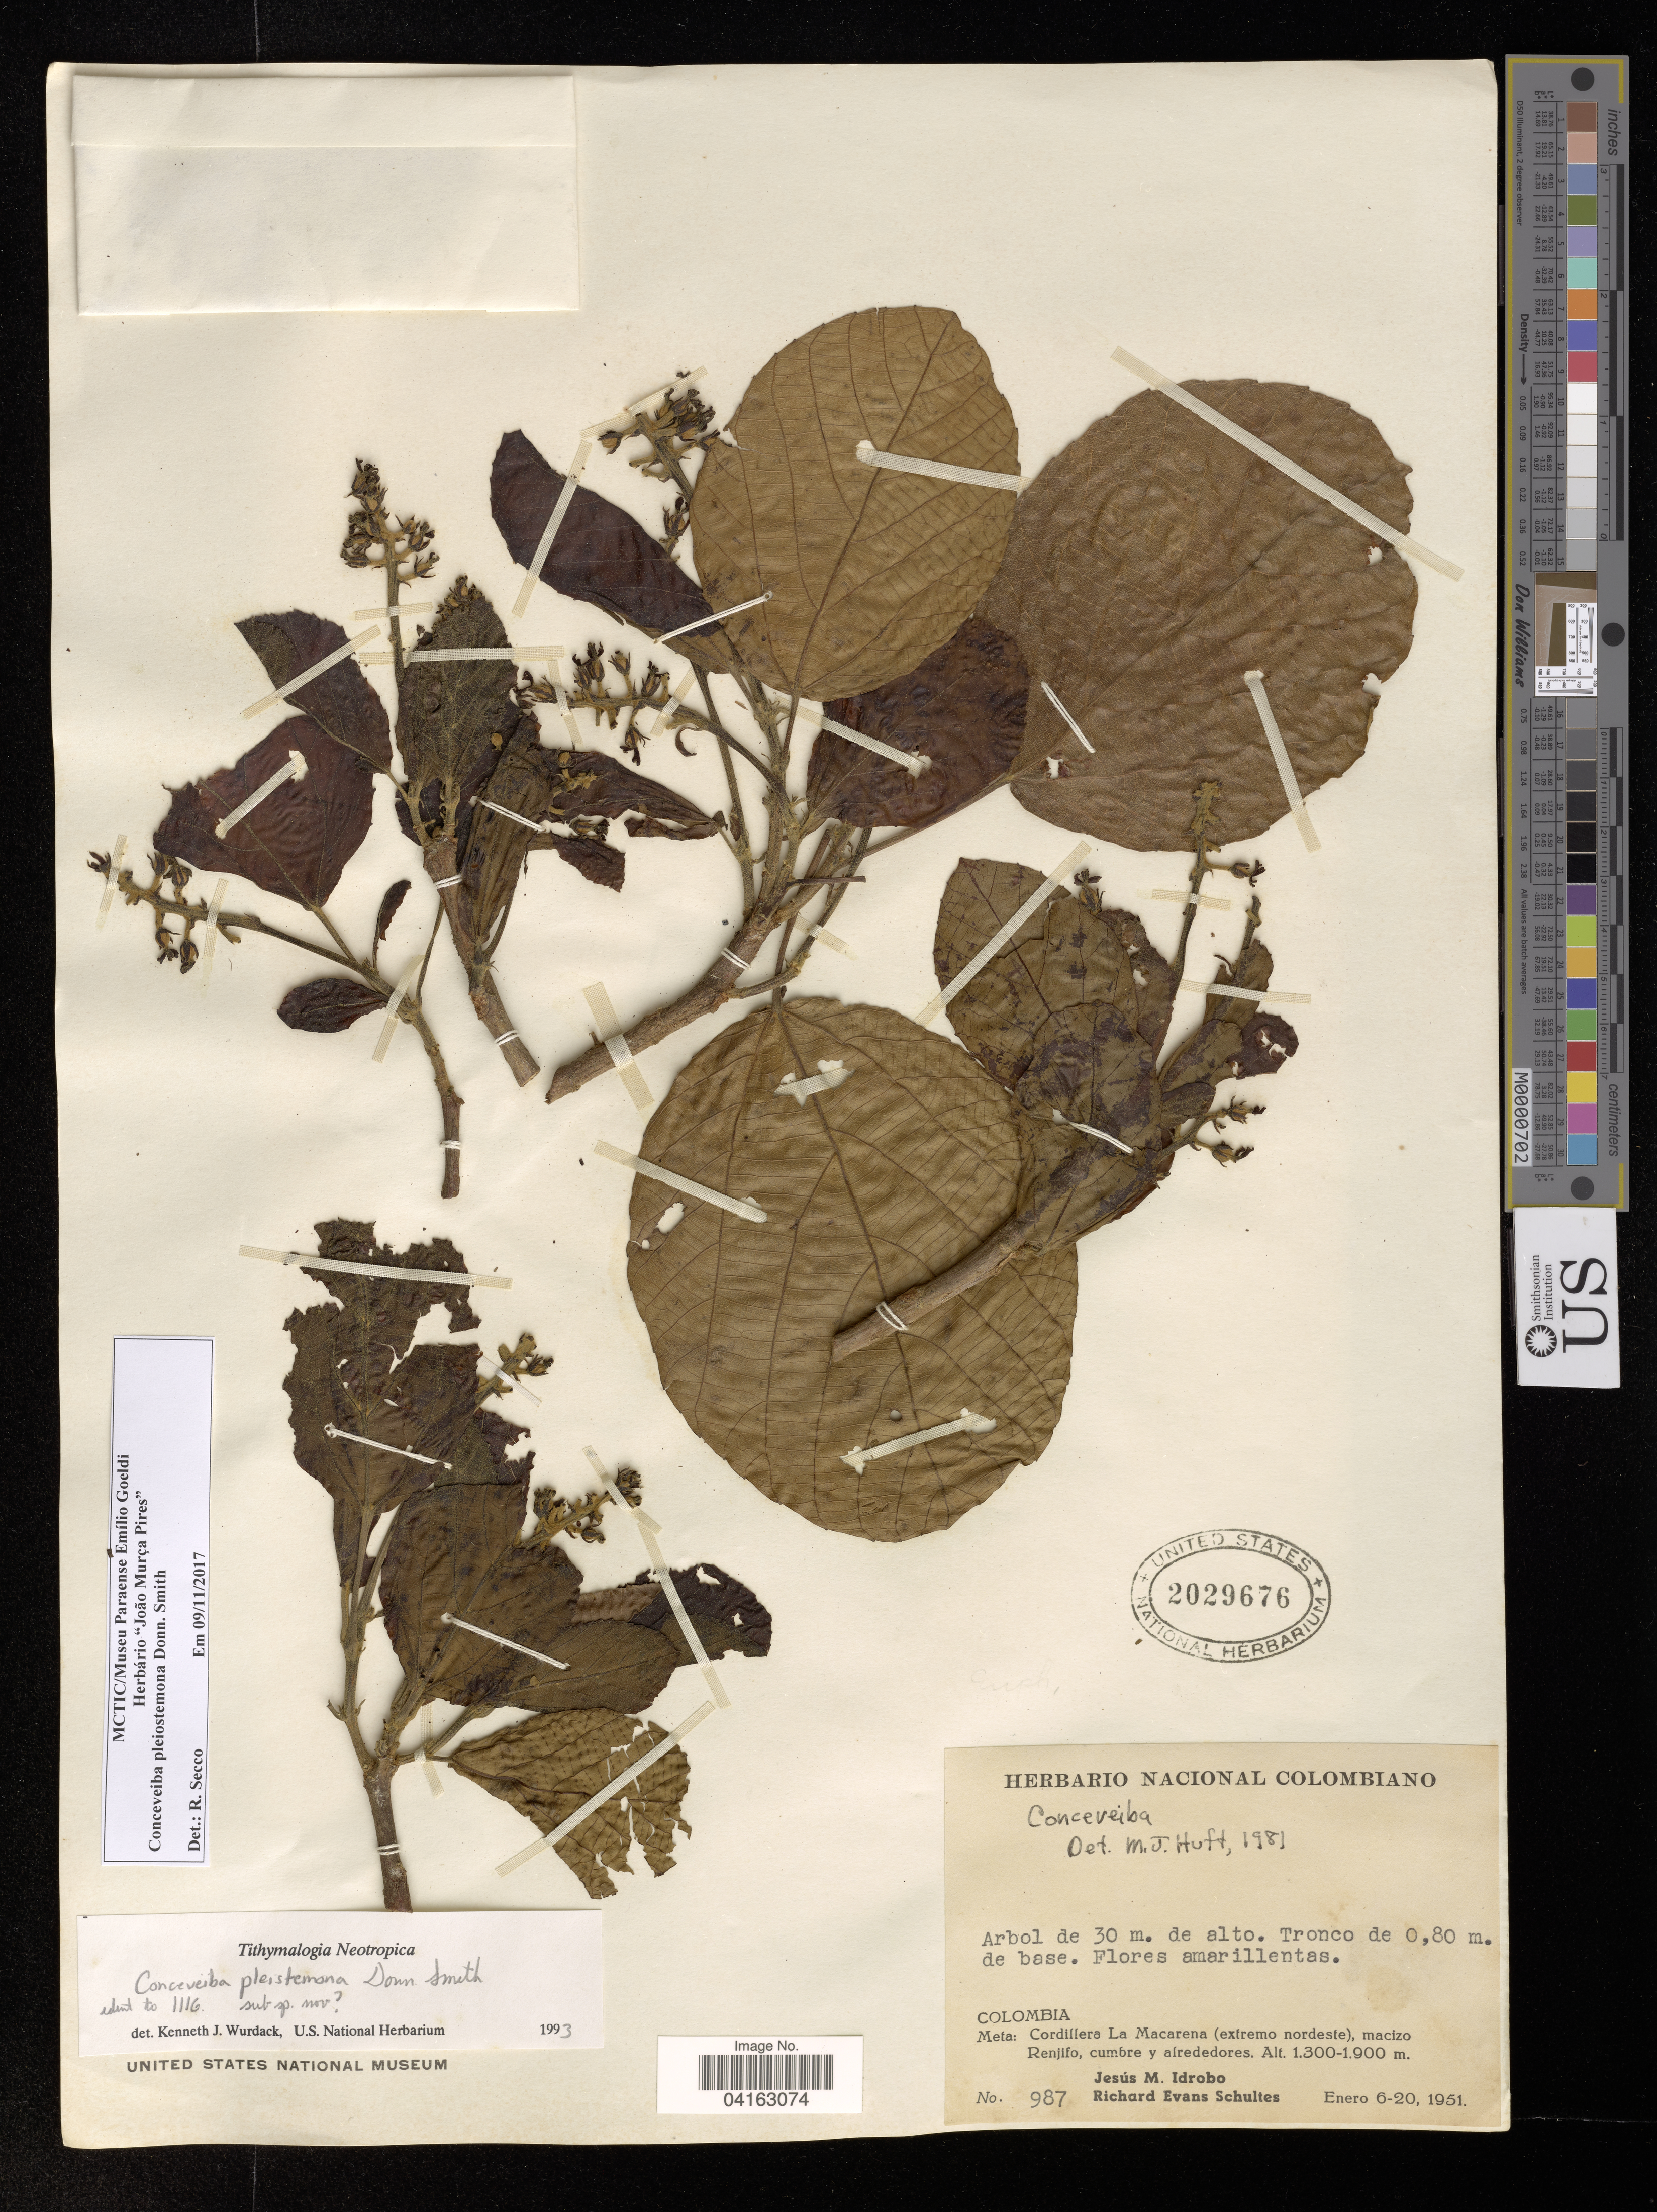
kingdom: Plantae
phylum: Tracheophyta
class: Magnoliopsida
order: Malpighiales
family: Euphorbiaceae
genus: Conceveiba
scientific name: Conceveiba pleiostemona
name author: Donn. Sm.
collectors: J. M. Idrobo & R. Schultes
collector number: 987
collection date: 1951-01-06/1951-01-20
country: Colombia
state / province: Meta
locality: Cordillera La Macarena (extremo nordeste), macizo Renjifo, cumbre y alrededores.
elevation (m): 1.3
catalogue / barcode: US 2029676